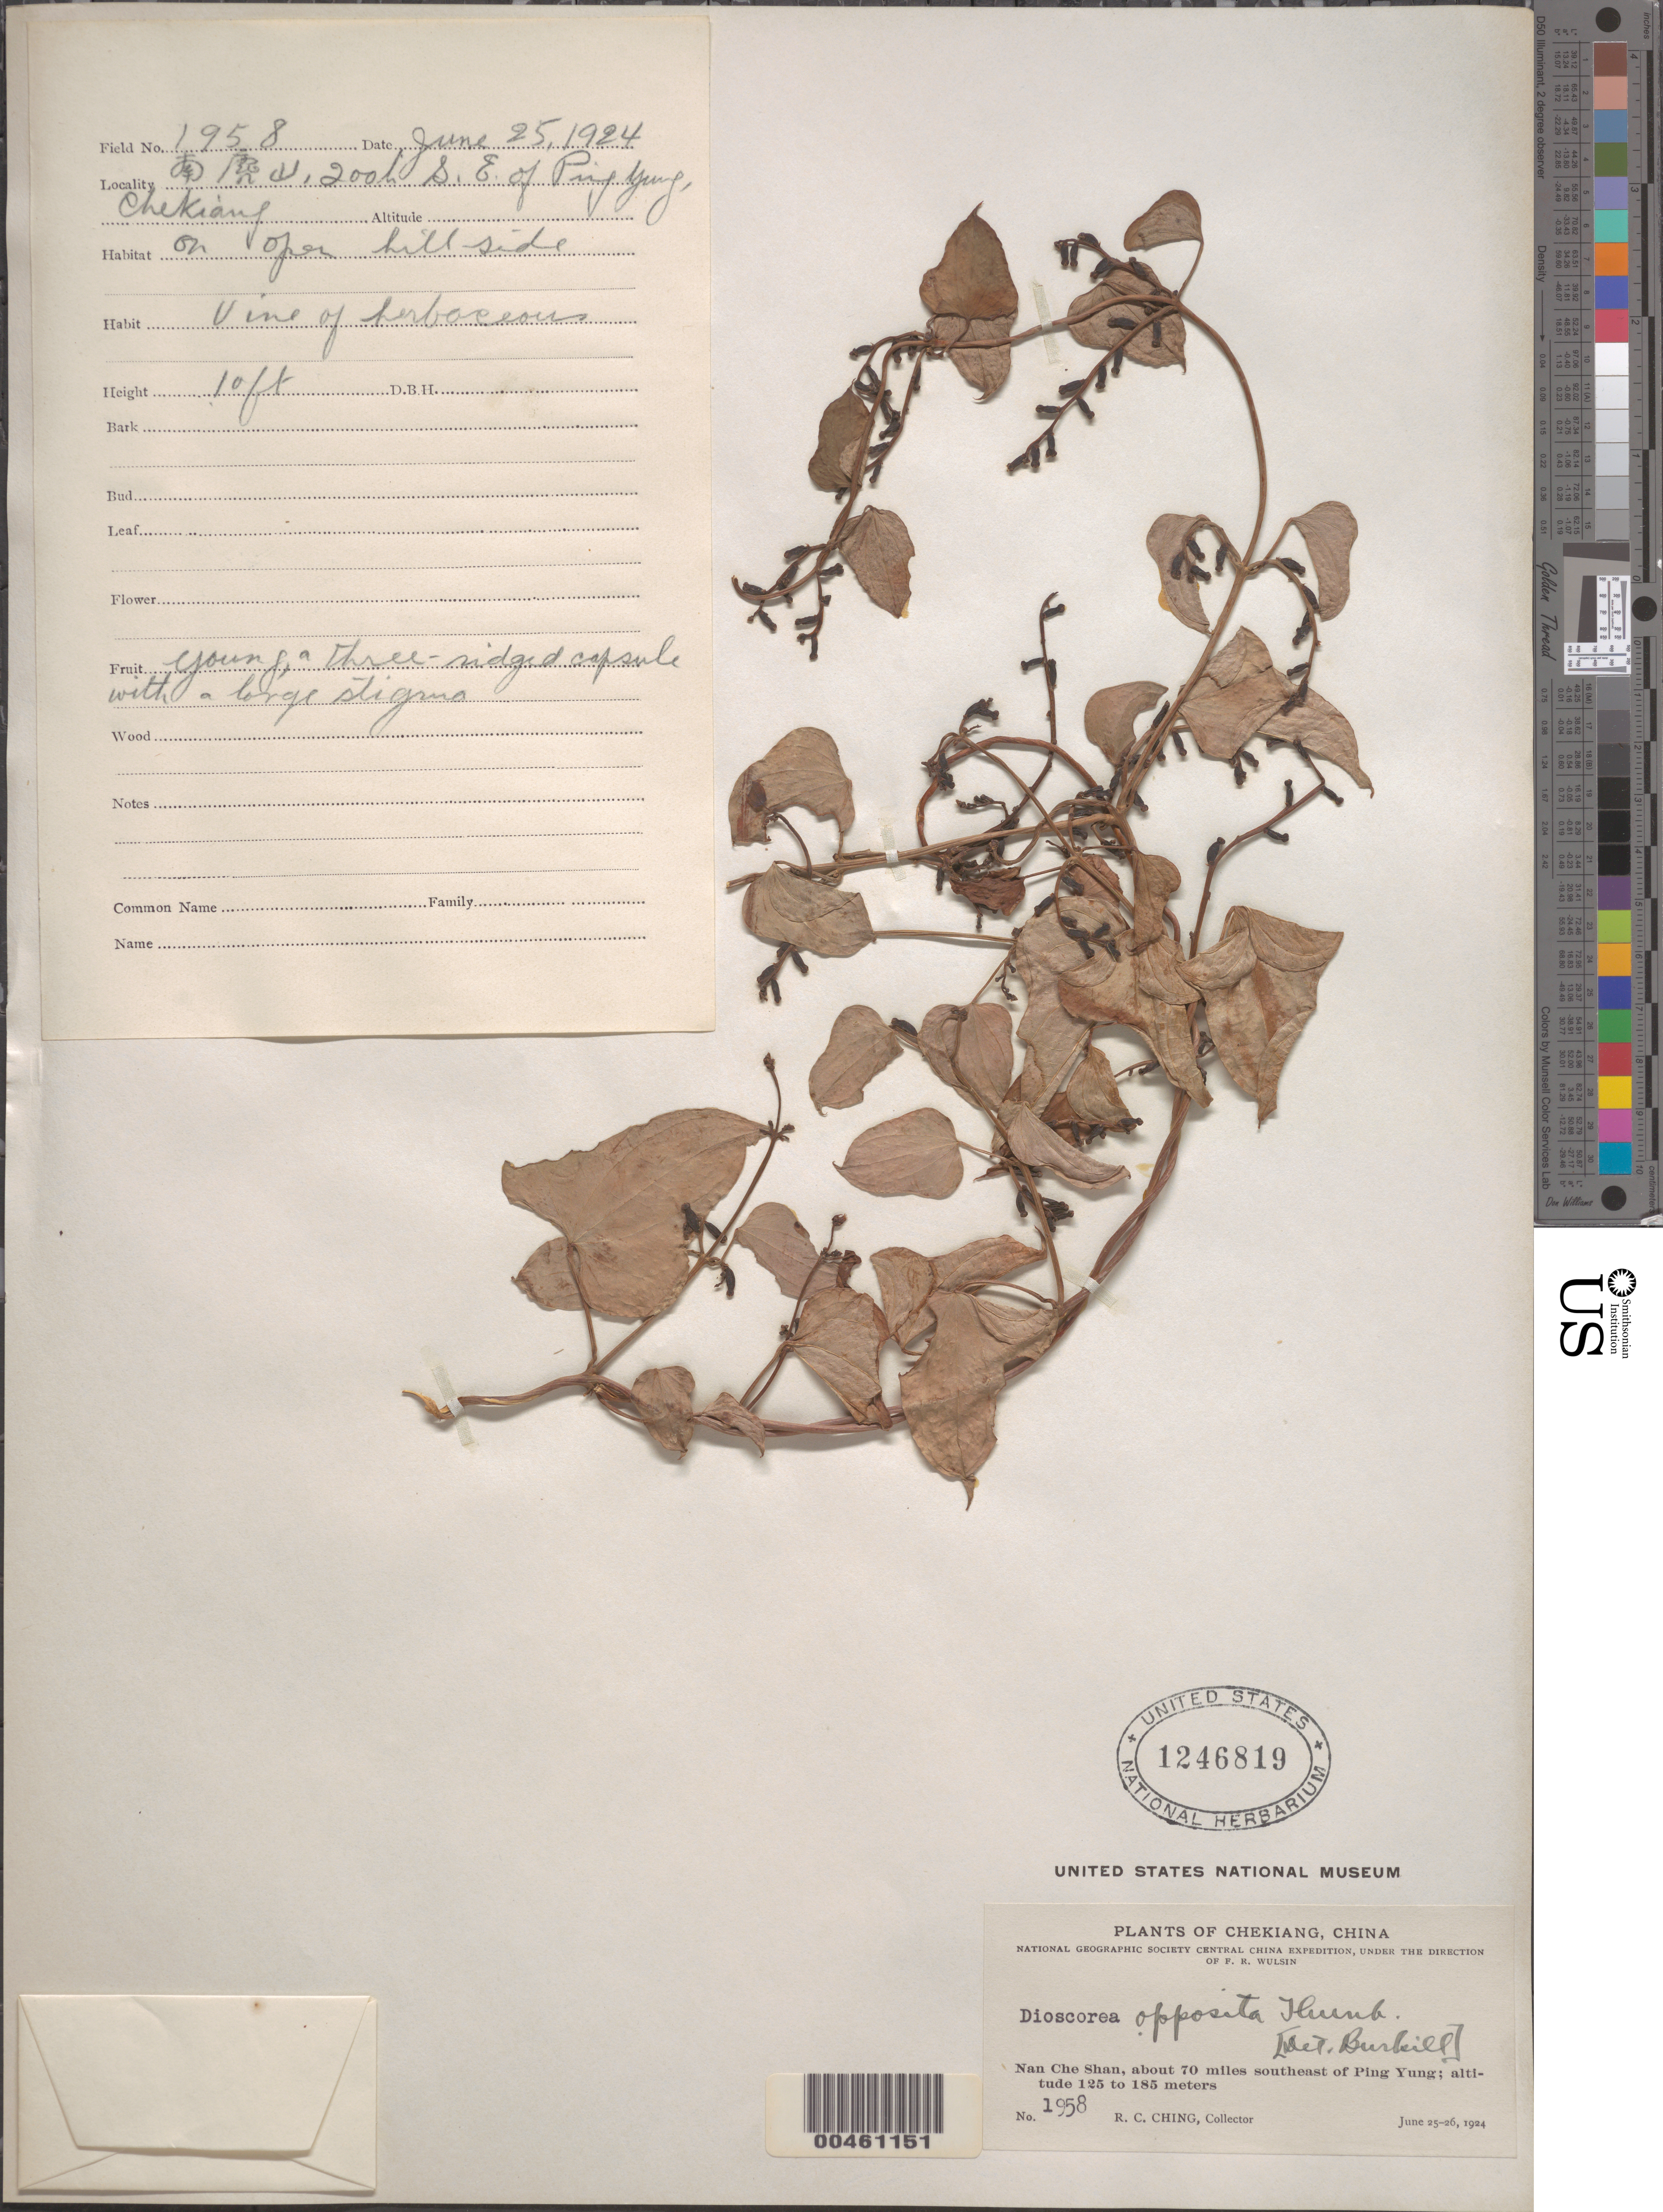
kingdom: Plantae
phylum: Tracheophyta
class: Liliopsida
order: Dioscoreales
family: Dioscoreaceae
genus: Dioscorea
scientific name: Dioscorea opposita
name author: Thunb.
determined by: Burkill, I. H.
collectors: R. C. Ching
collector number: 1958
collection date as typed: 25 Jun 1924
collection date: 1924-06-25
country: China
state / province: Zhejiang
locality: Nan Che Shan, about 70 miles southeast of Ping Yung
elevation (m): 125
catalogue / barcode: US 1246819